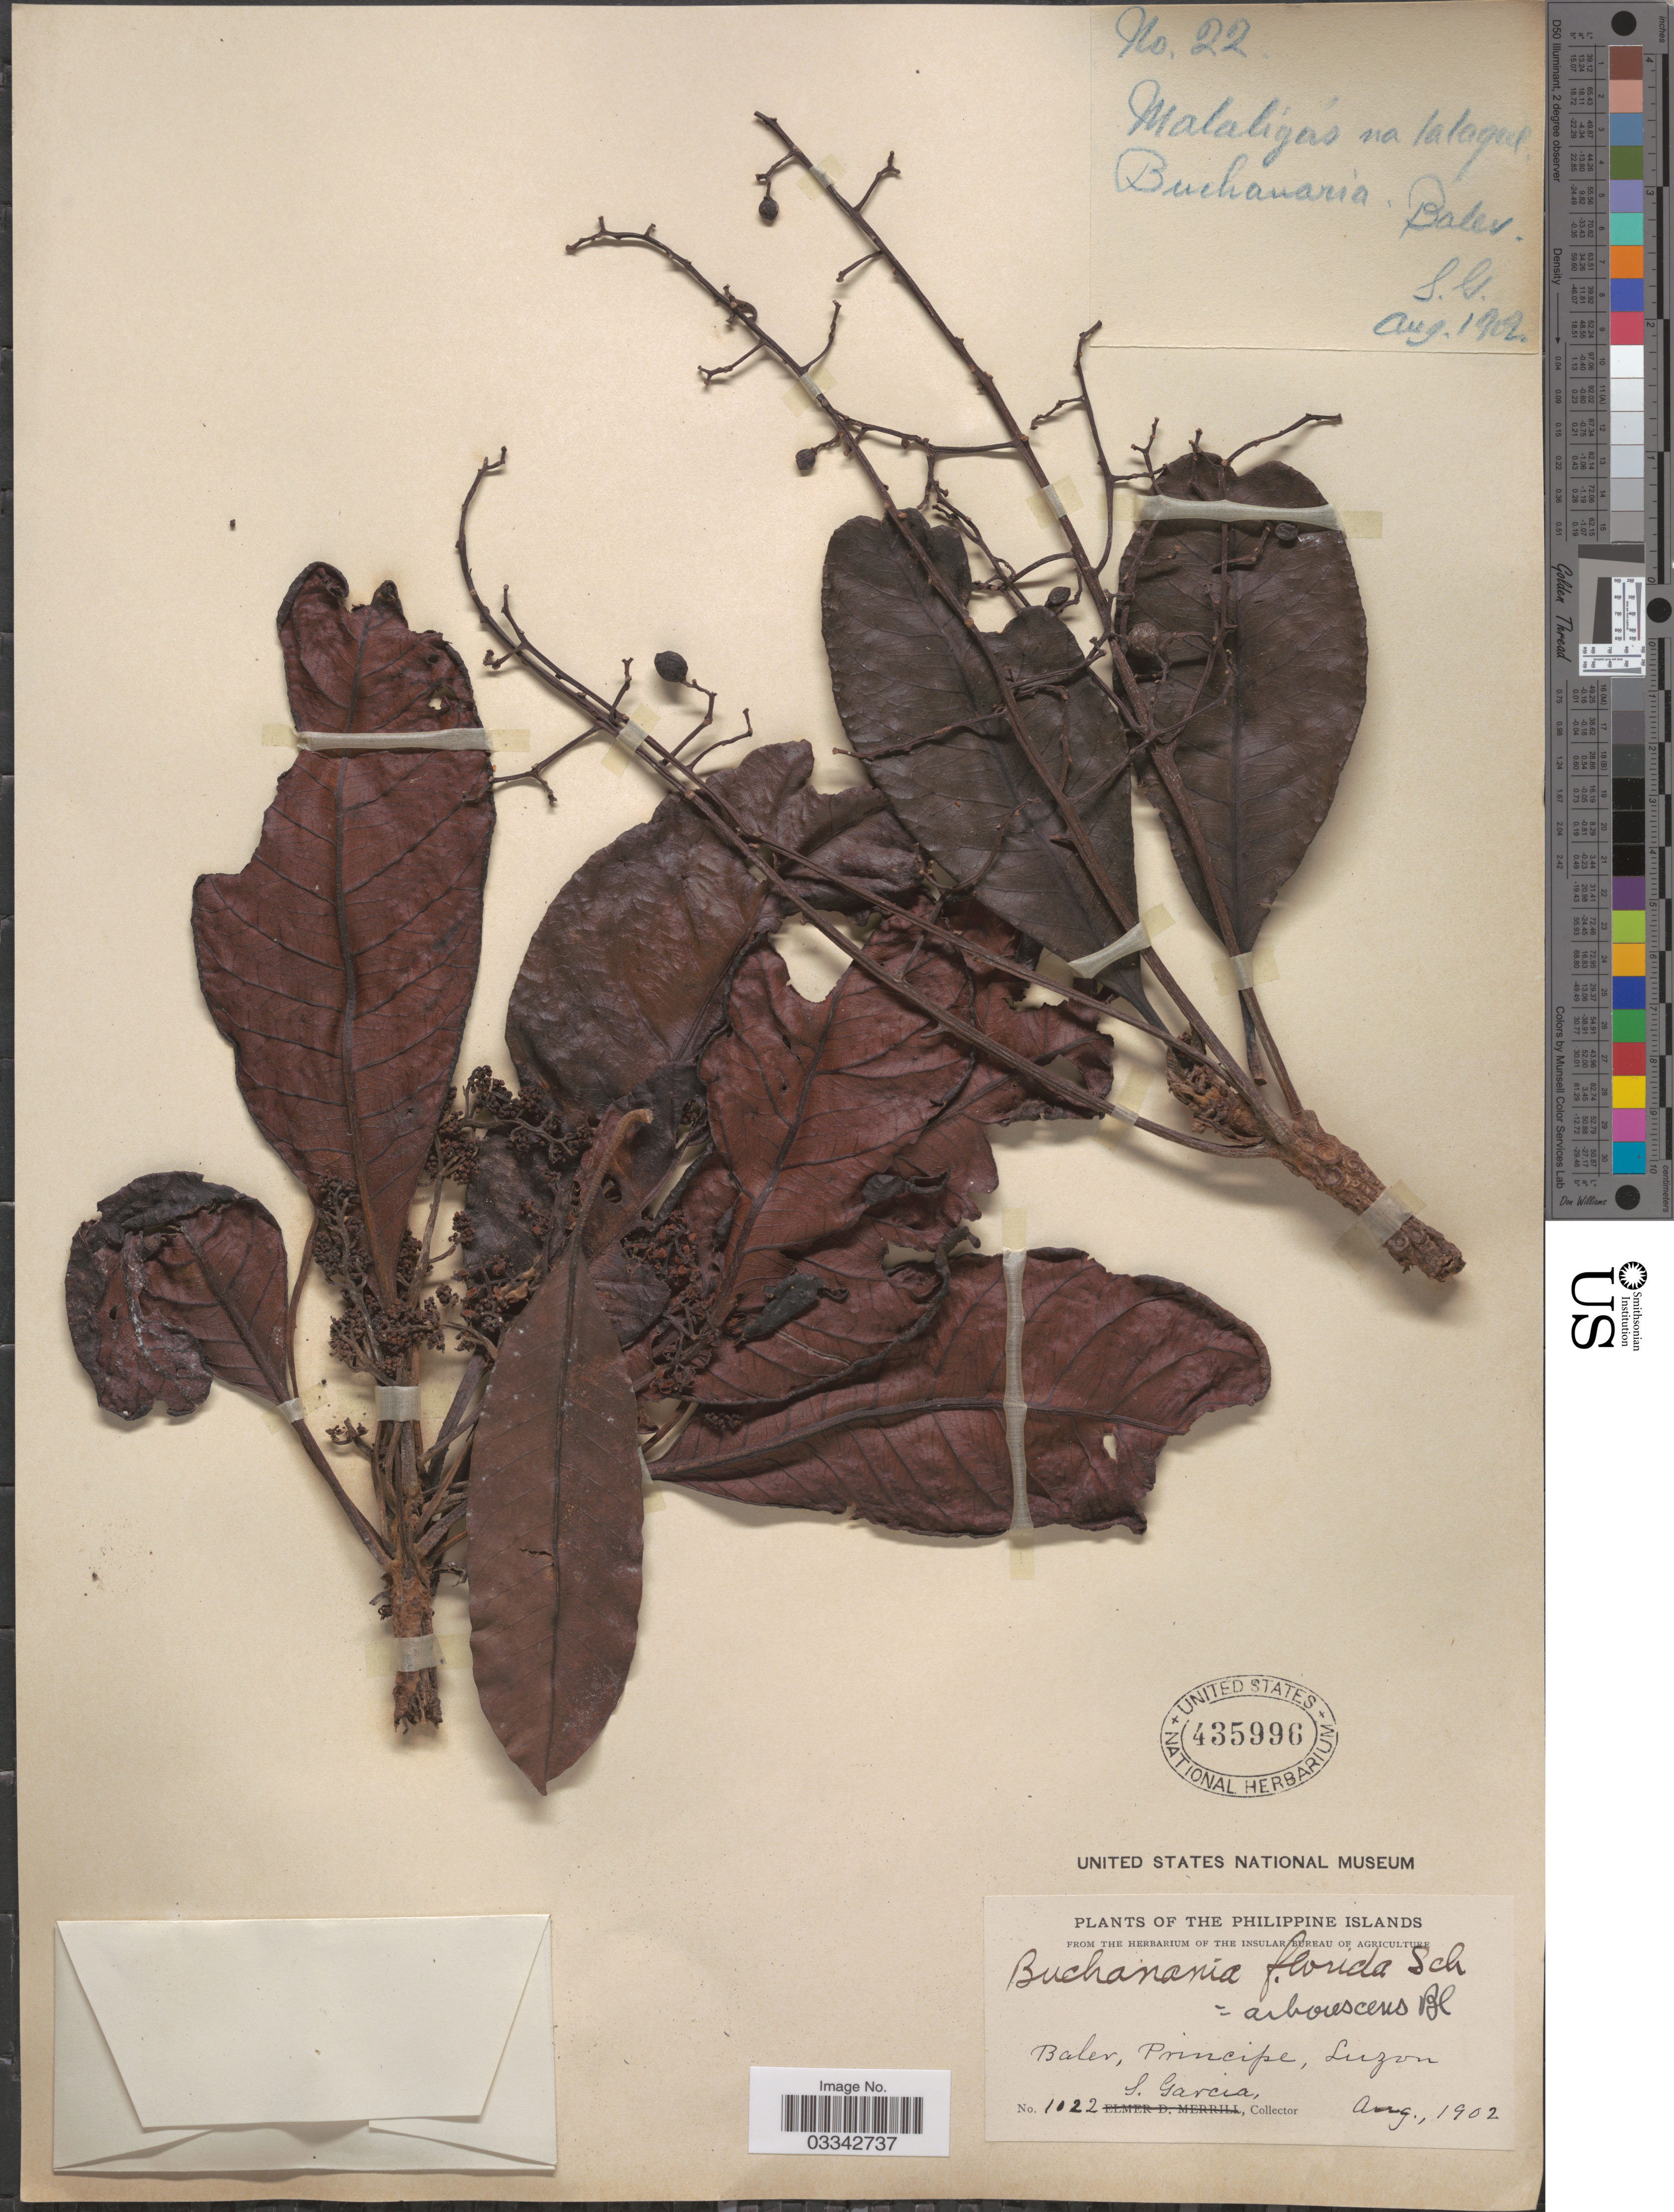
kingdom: Plantae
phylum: Tracheophyta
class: Magnoliopsida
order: Sapindales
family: Anacardiaceae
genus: Buchanania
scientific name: Buchanania arborescens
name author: (Blume) Blume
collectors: S. Garcia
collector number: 1022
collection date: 1902-08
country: Philippines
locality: The Philippine Islands. Baler, Principe, Luzon.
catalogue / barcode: US 435996